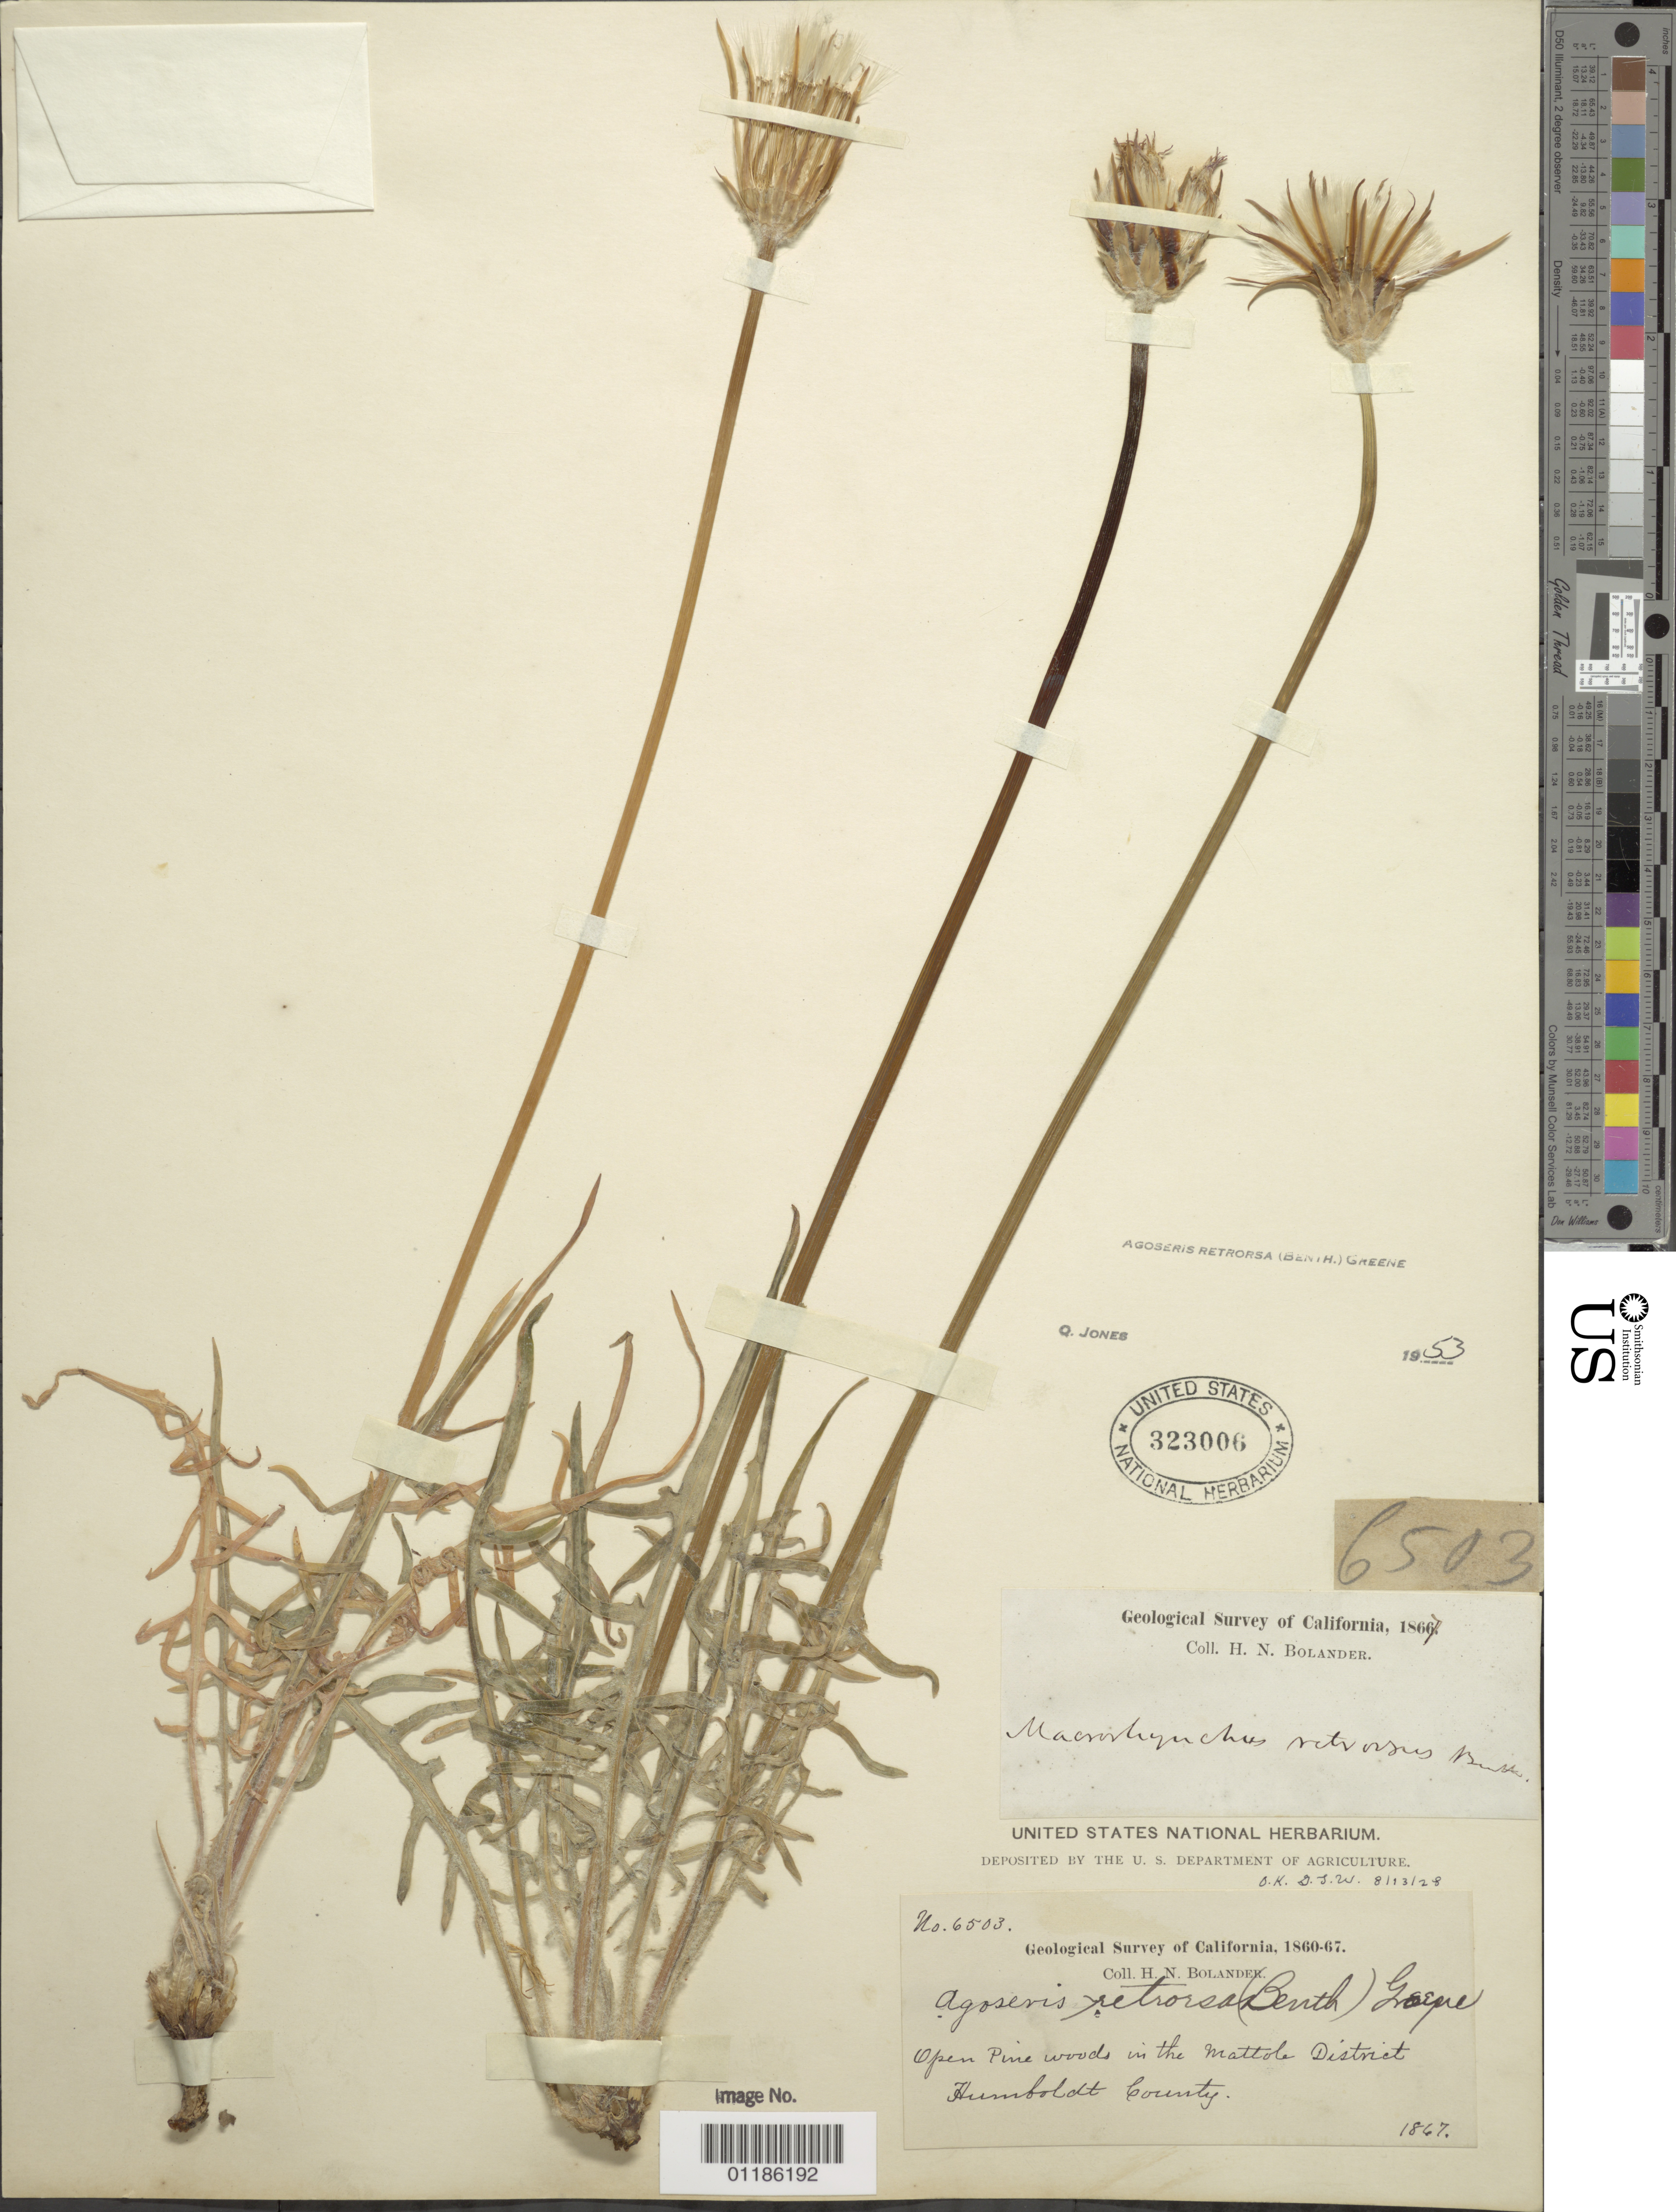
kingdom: Plantae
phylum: Tracheophyta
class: Magnoliopsida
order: Asterales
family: Asteraceae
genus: Agoseris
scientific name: Agoseris retrorsa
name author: (Benth.) Greene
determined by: Jones, Q.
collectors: H. Bolander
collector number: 6503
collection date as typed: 1867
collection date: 1867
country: United States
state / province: California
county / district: Humboldt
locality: open Pine woods in the Mattole District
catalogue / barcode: US 323006